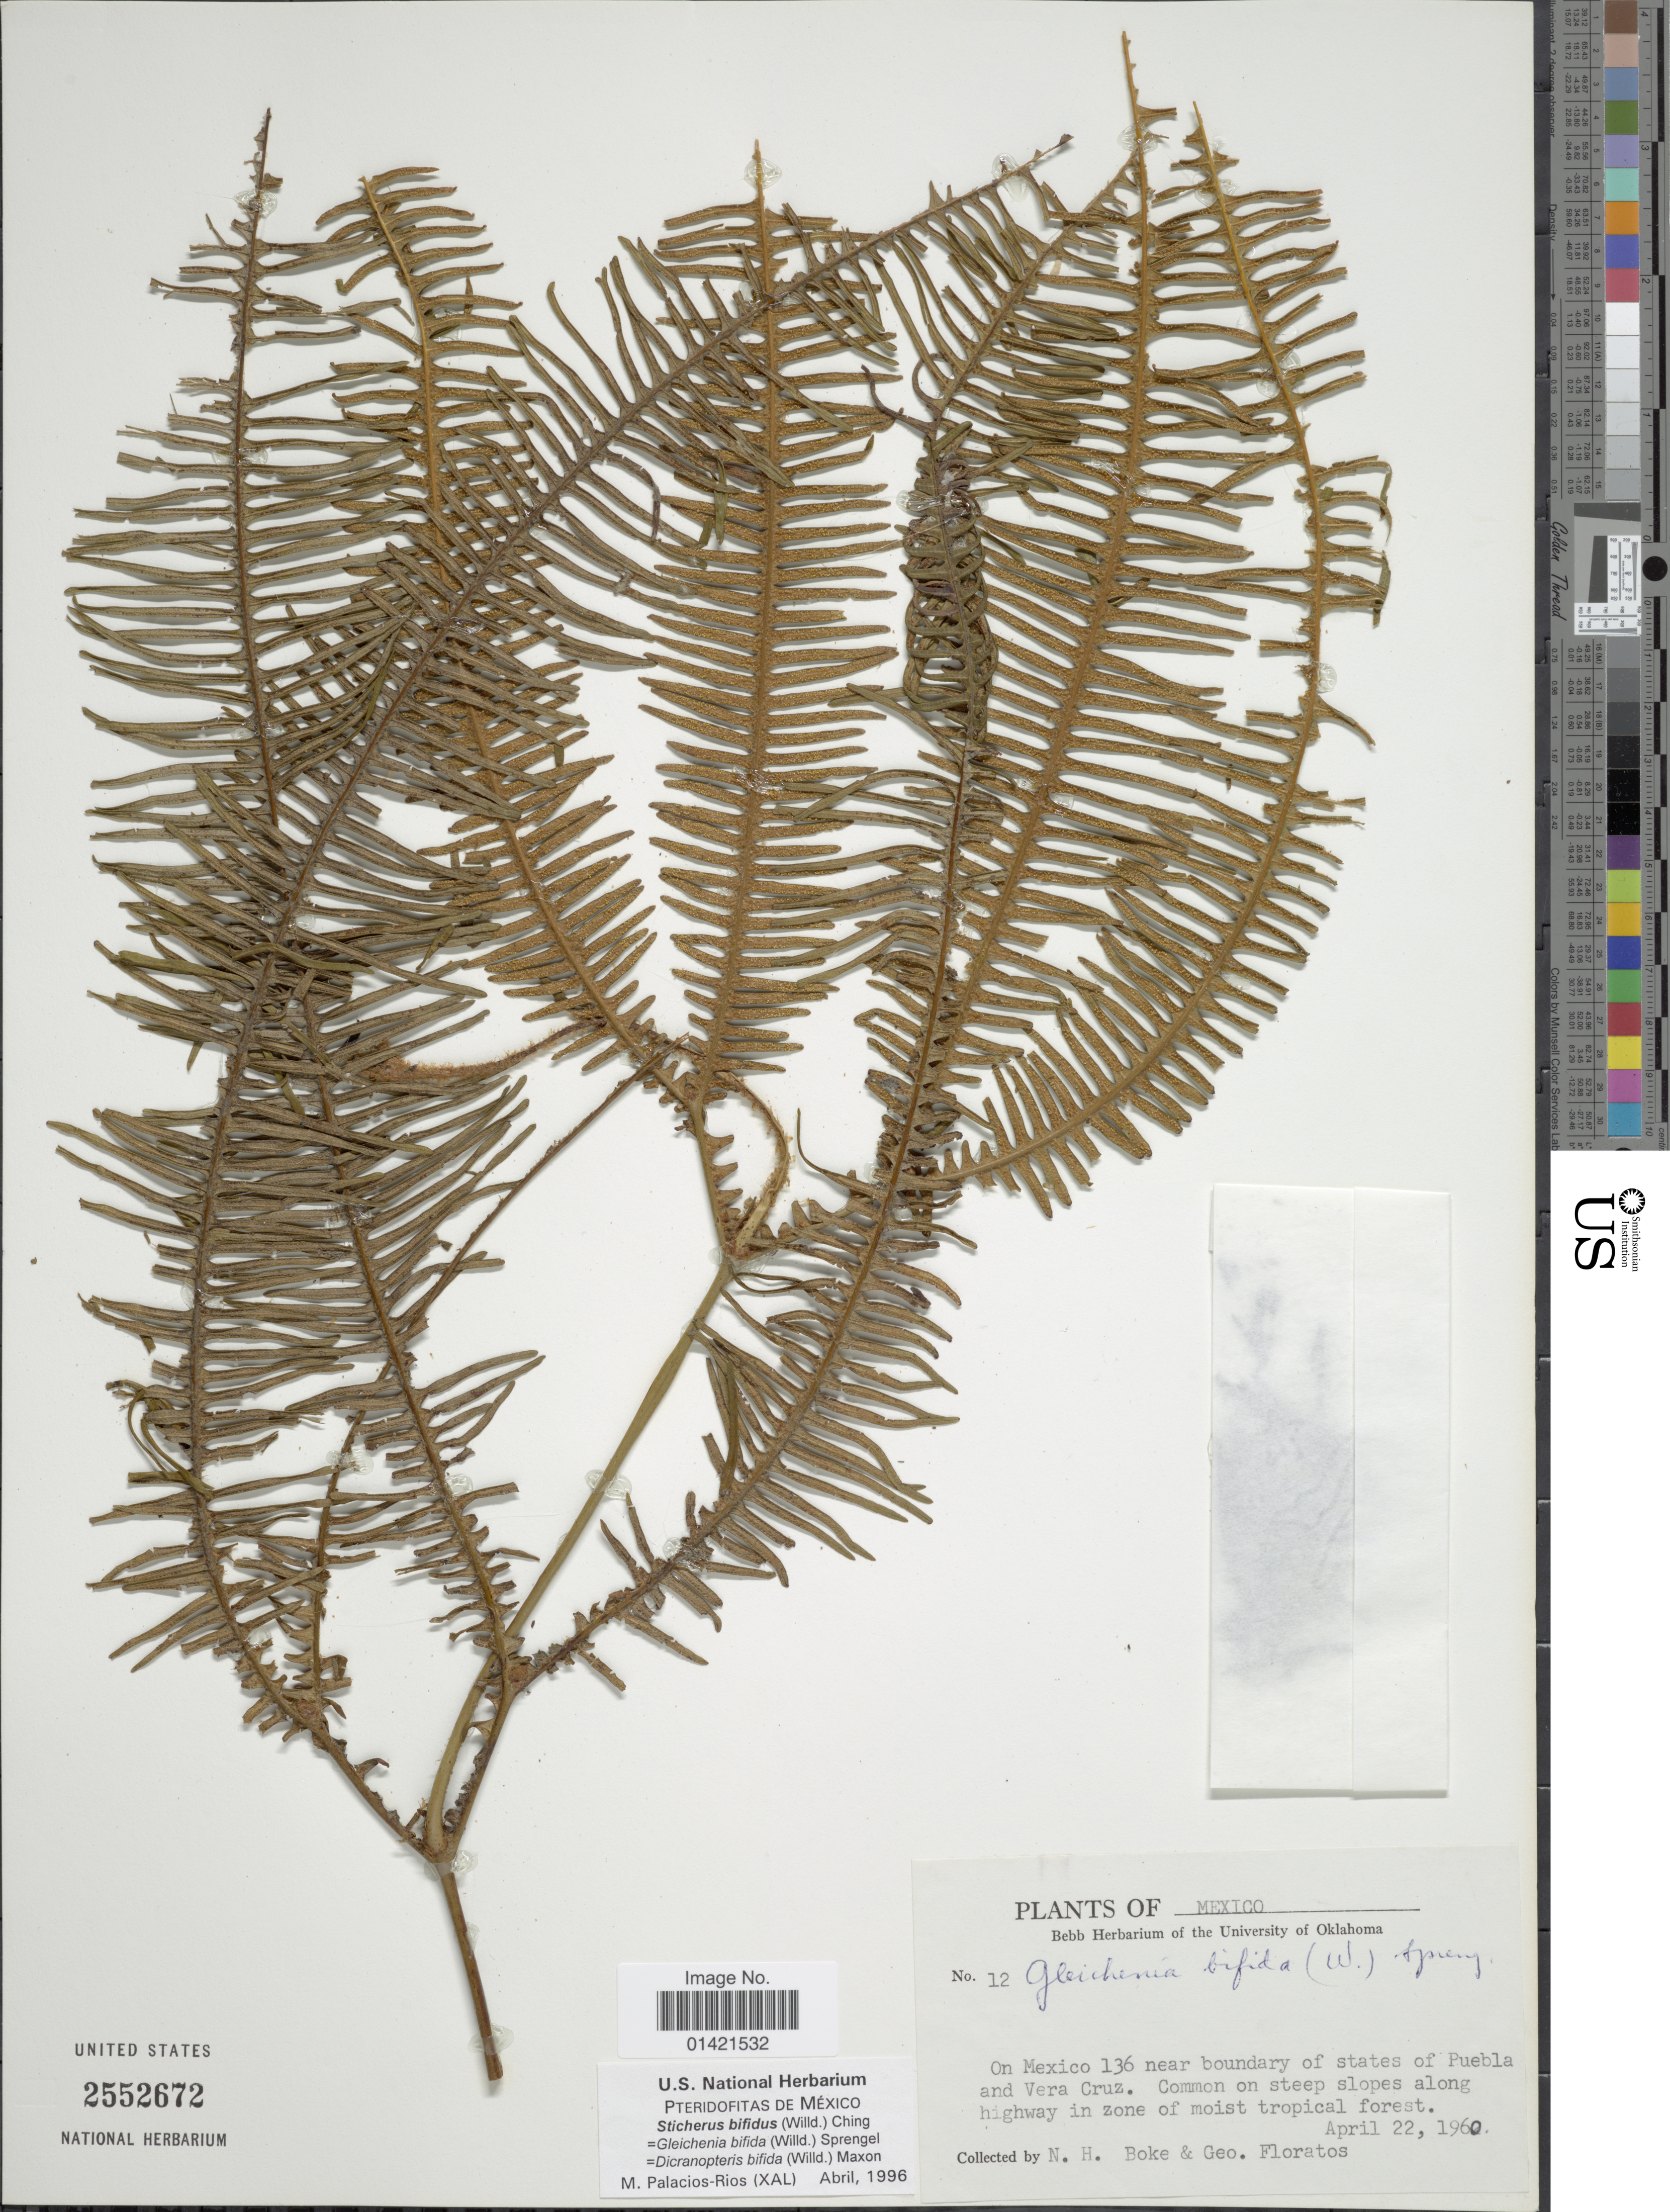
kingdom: Plantae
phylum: Tracheophyta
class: Polypodiopsida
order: Gleicheniales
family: Gleicheniaceae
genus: Sticherus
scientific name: Sticherus bifidus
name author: (Willd.) Ching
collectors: N. Boke & G. Floratos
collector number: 12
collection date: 1960-04-22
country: Mexico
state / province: Veracruz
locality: On Mexico 136 near boundary of states of Puebla and Vera Cruz.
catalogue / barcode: US 2552672